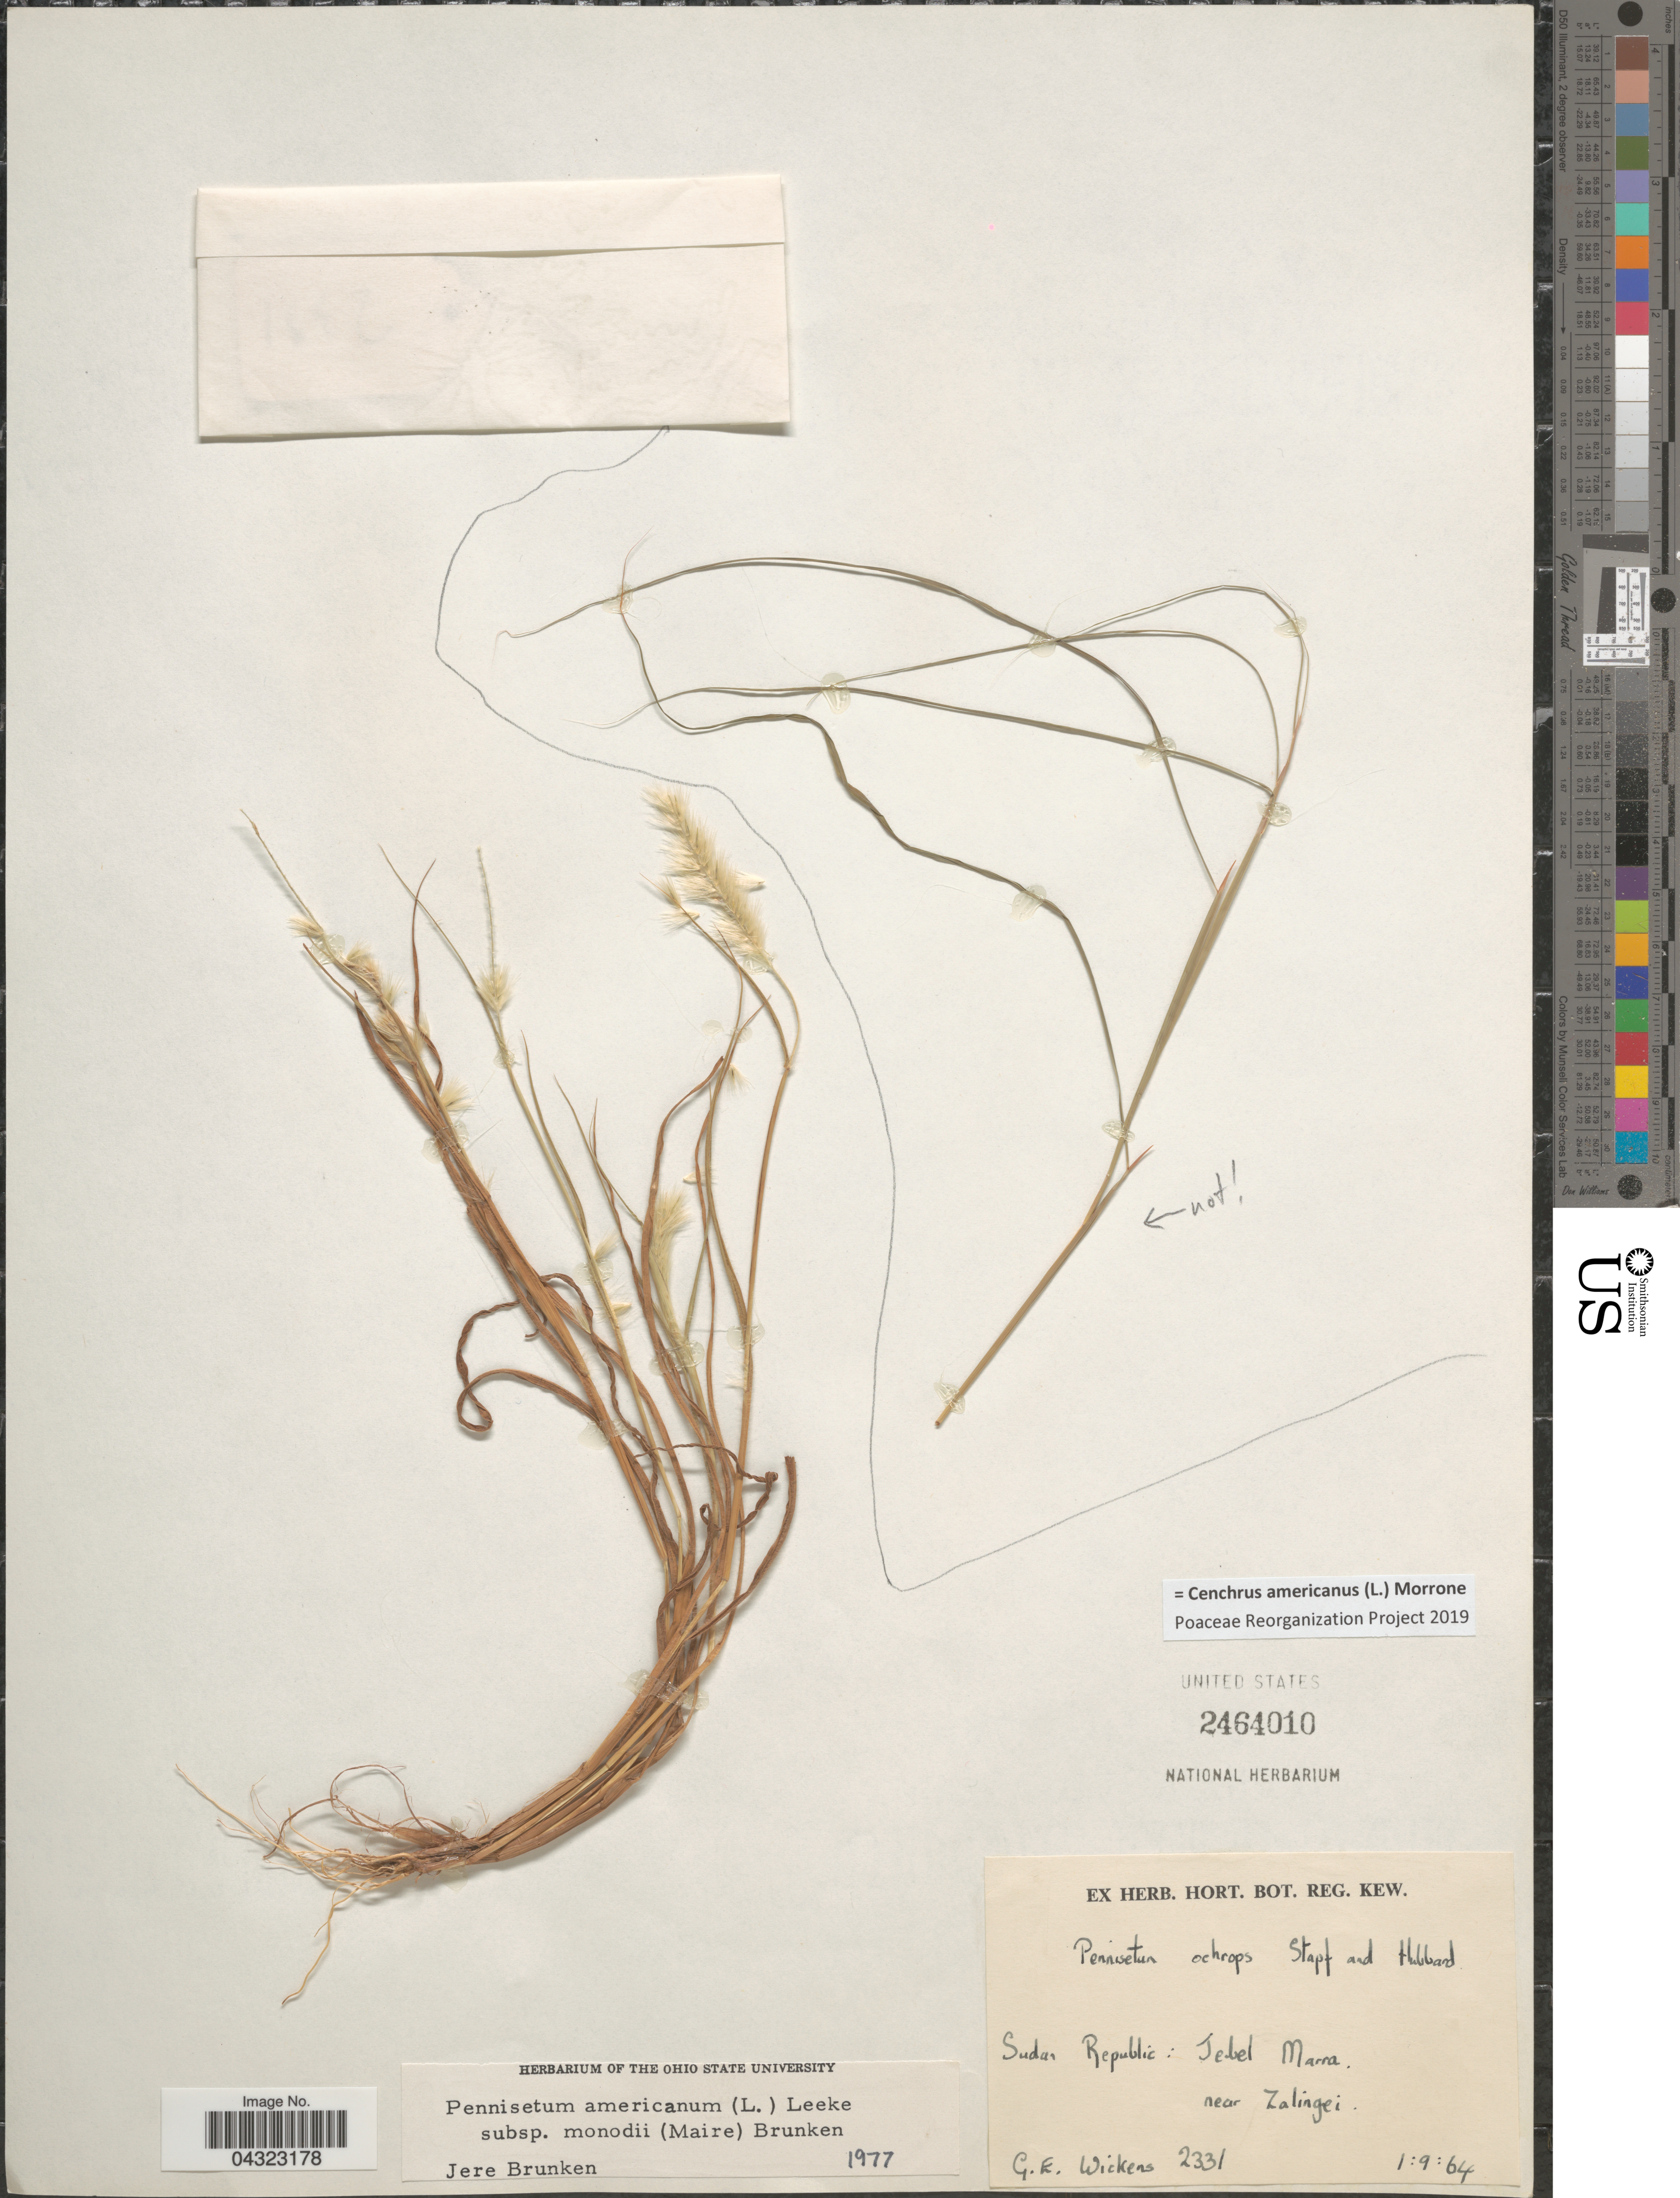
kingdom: Plantae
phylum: Tracheophyta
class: Liliopsida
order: Poales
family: Poaceae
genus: Cenchrus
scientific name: Cenchrus americanus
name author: (L.) Morrone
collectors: G. Wickens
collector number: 2331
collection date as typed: Transcribed d/m/y: 1/9/64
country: Sudan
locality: Sudan Republic: Jebel Marra. Near Zalingei.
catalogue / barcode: US 2464010